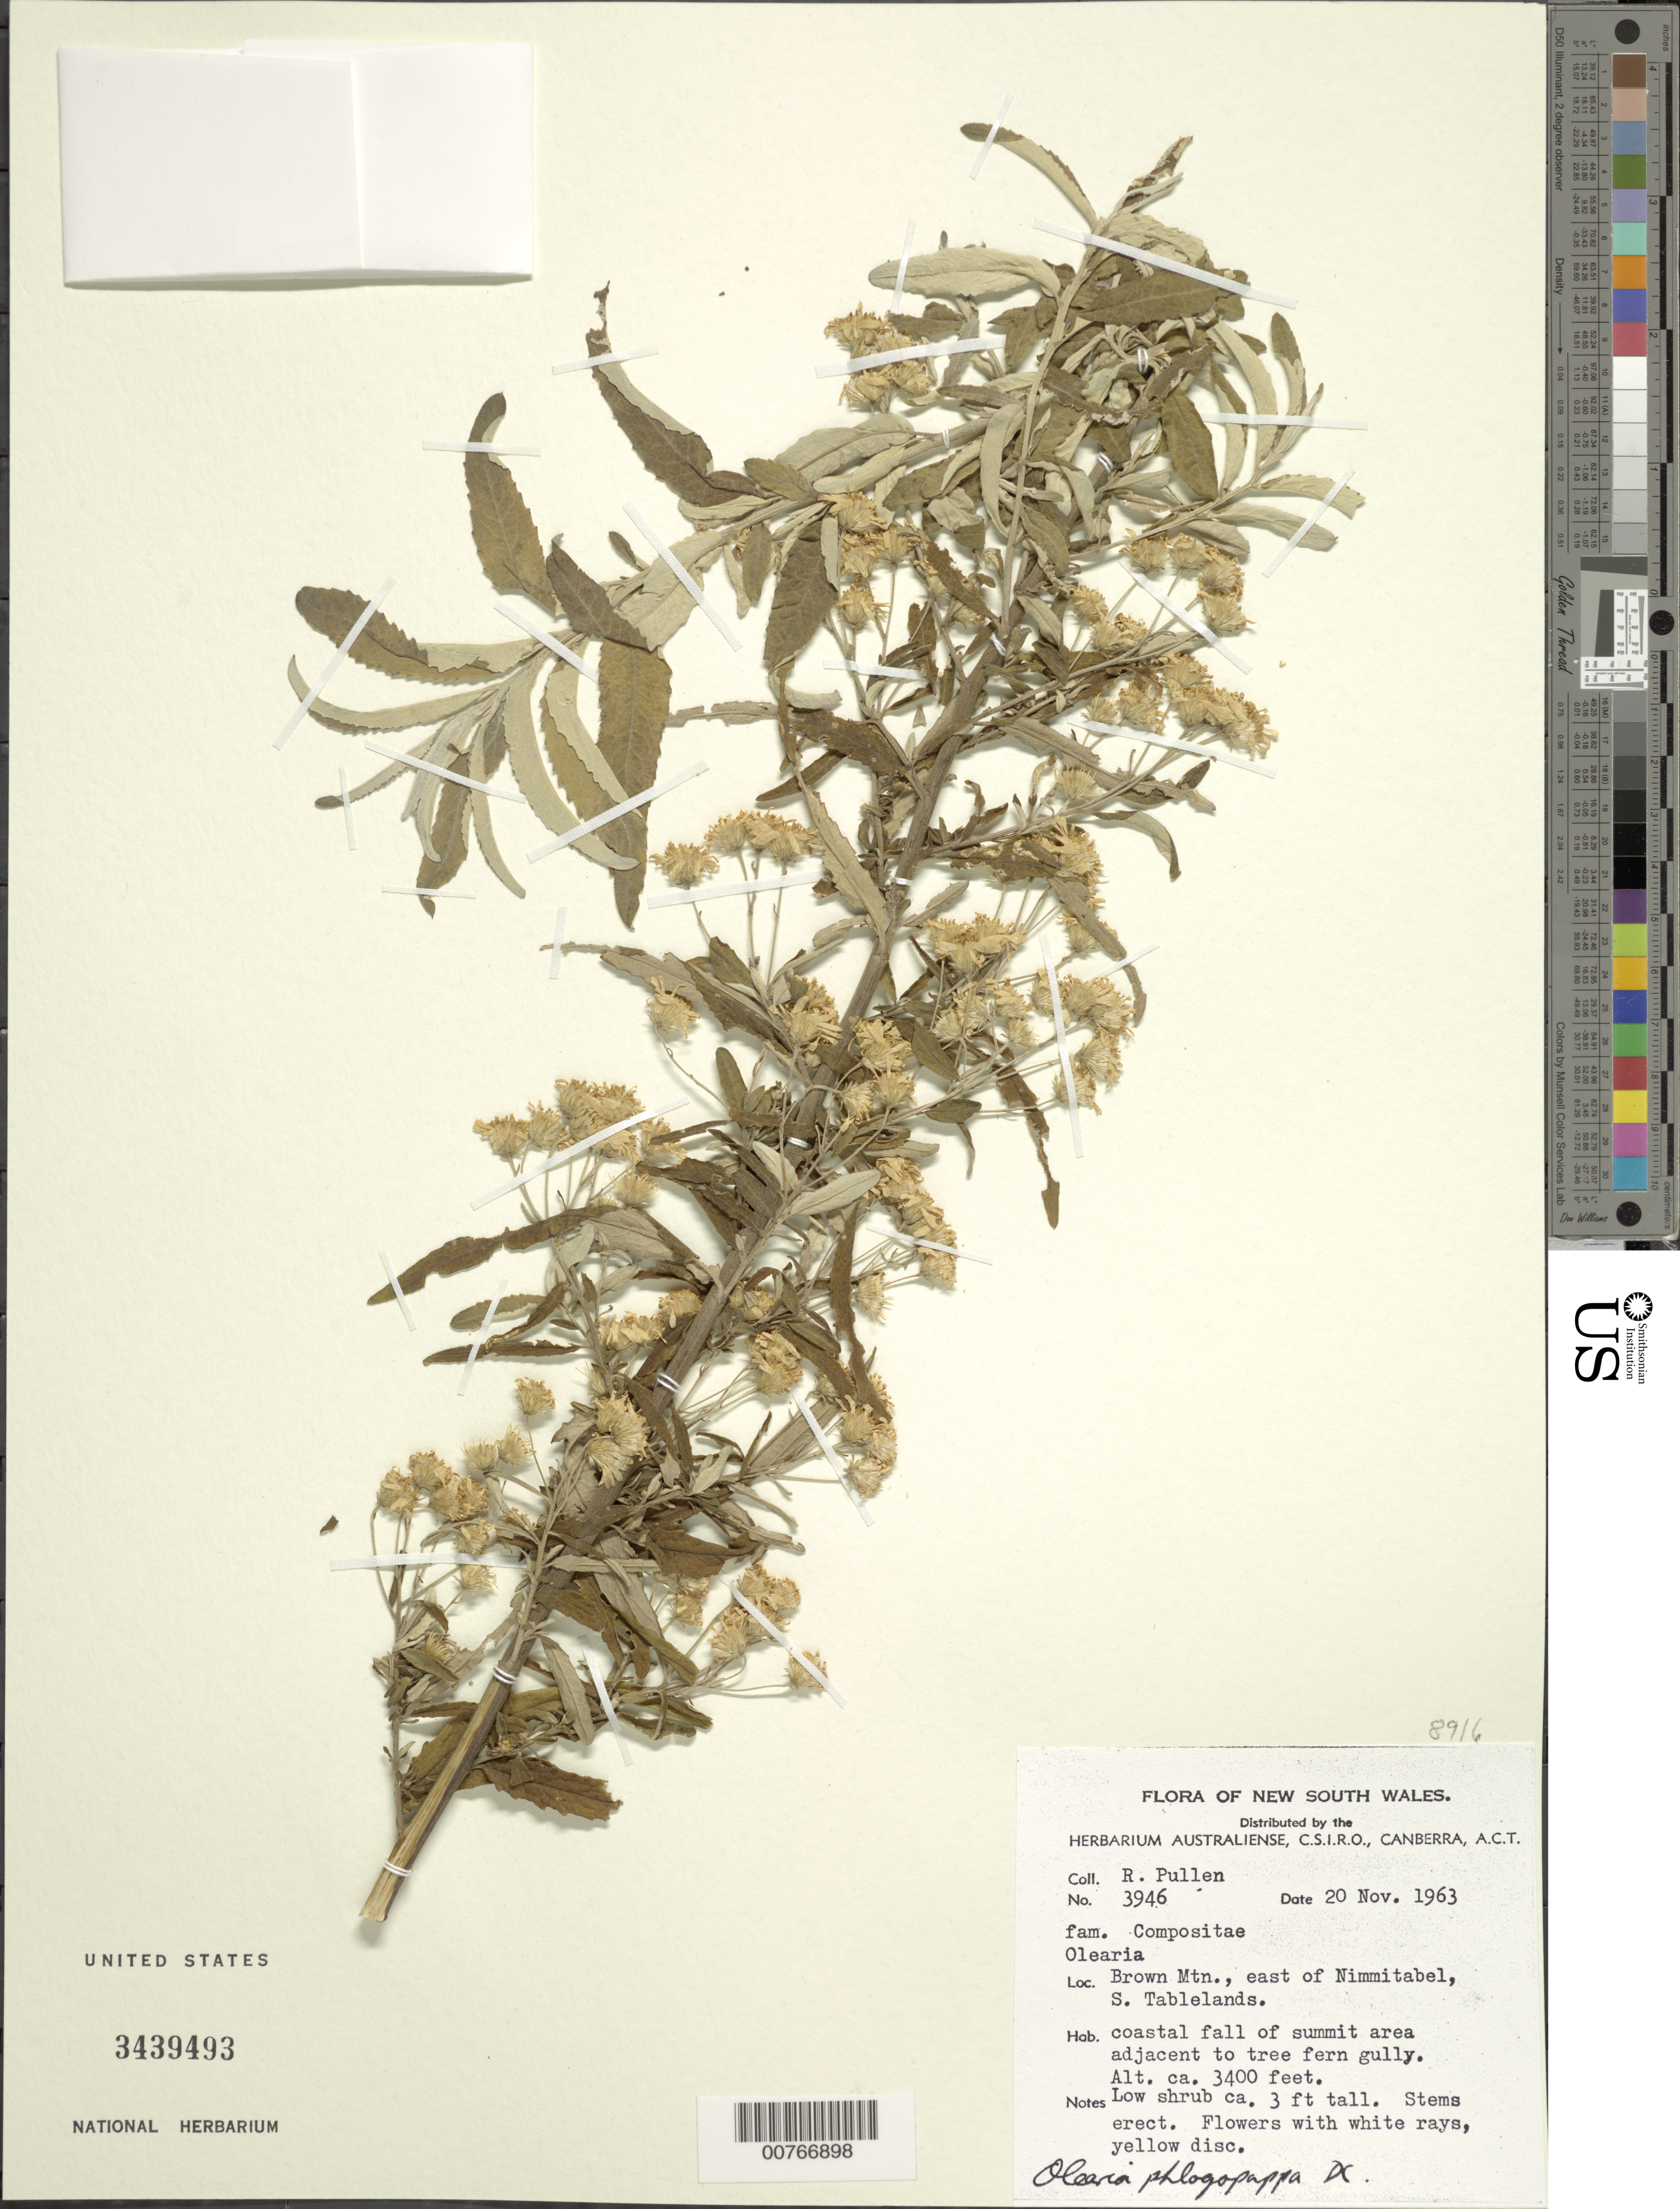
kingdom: Plantae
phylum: Tracheophyta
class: Magnoliopsida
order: Asterales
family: Asteraceae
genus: Olearia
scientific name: Olearia phlogopappa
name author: (Labill.) DC.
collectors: R. Pullen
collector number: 3946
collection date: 1963-11-20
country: Australia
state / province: New South Wales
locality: Brown Mtn., east of Nimmitabel, S. Tablelands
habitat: Coastal fall of summit area, adjacent to tree fern gully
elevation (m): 1036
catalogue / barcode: US 3439493